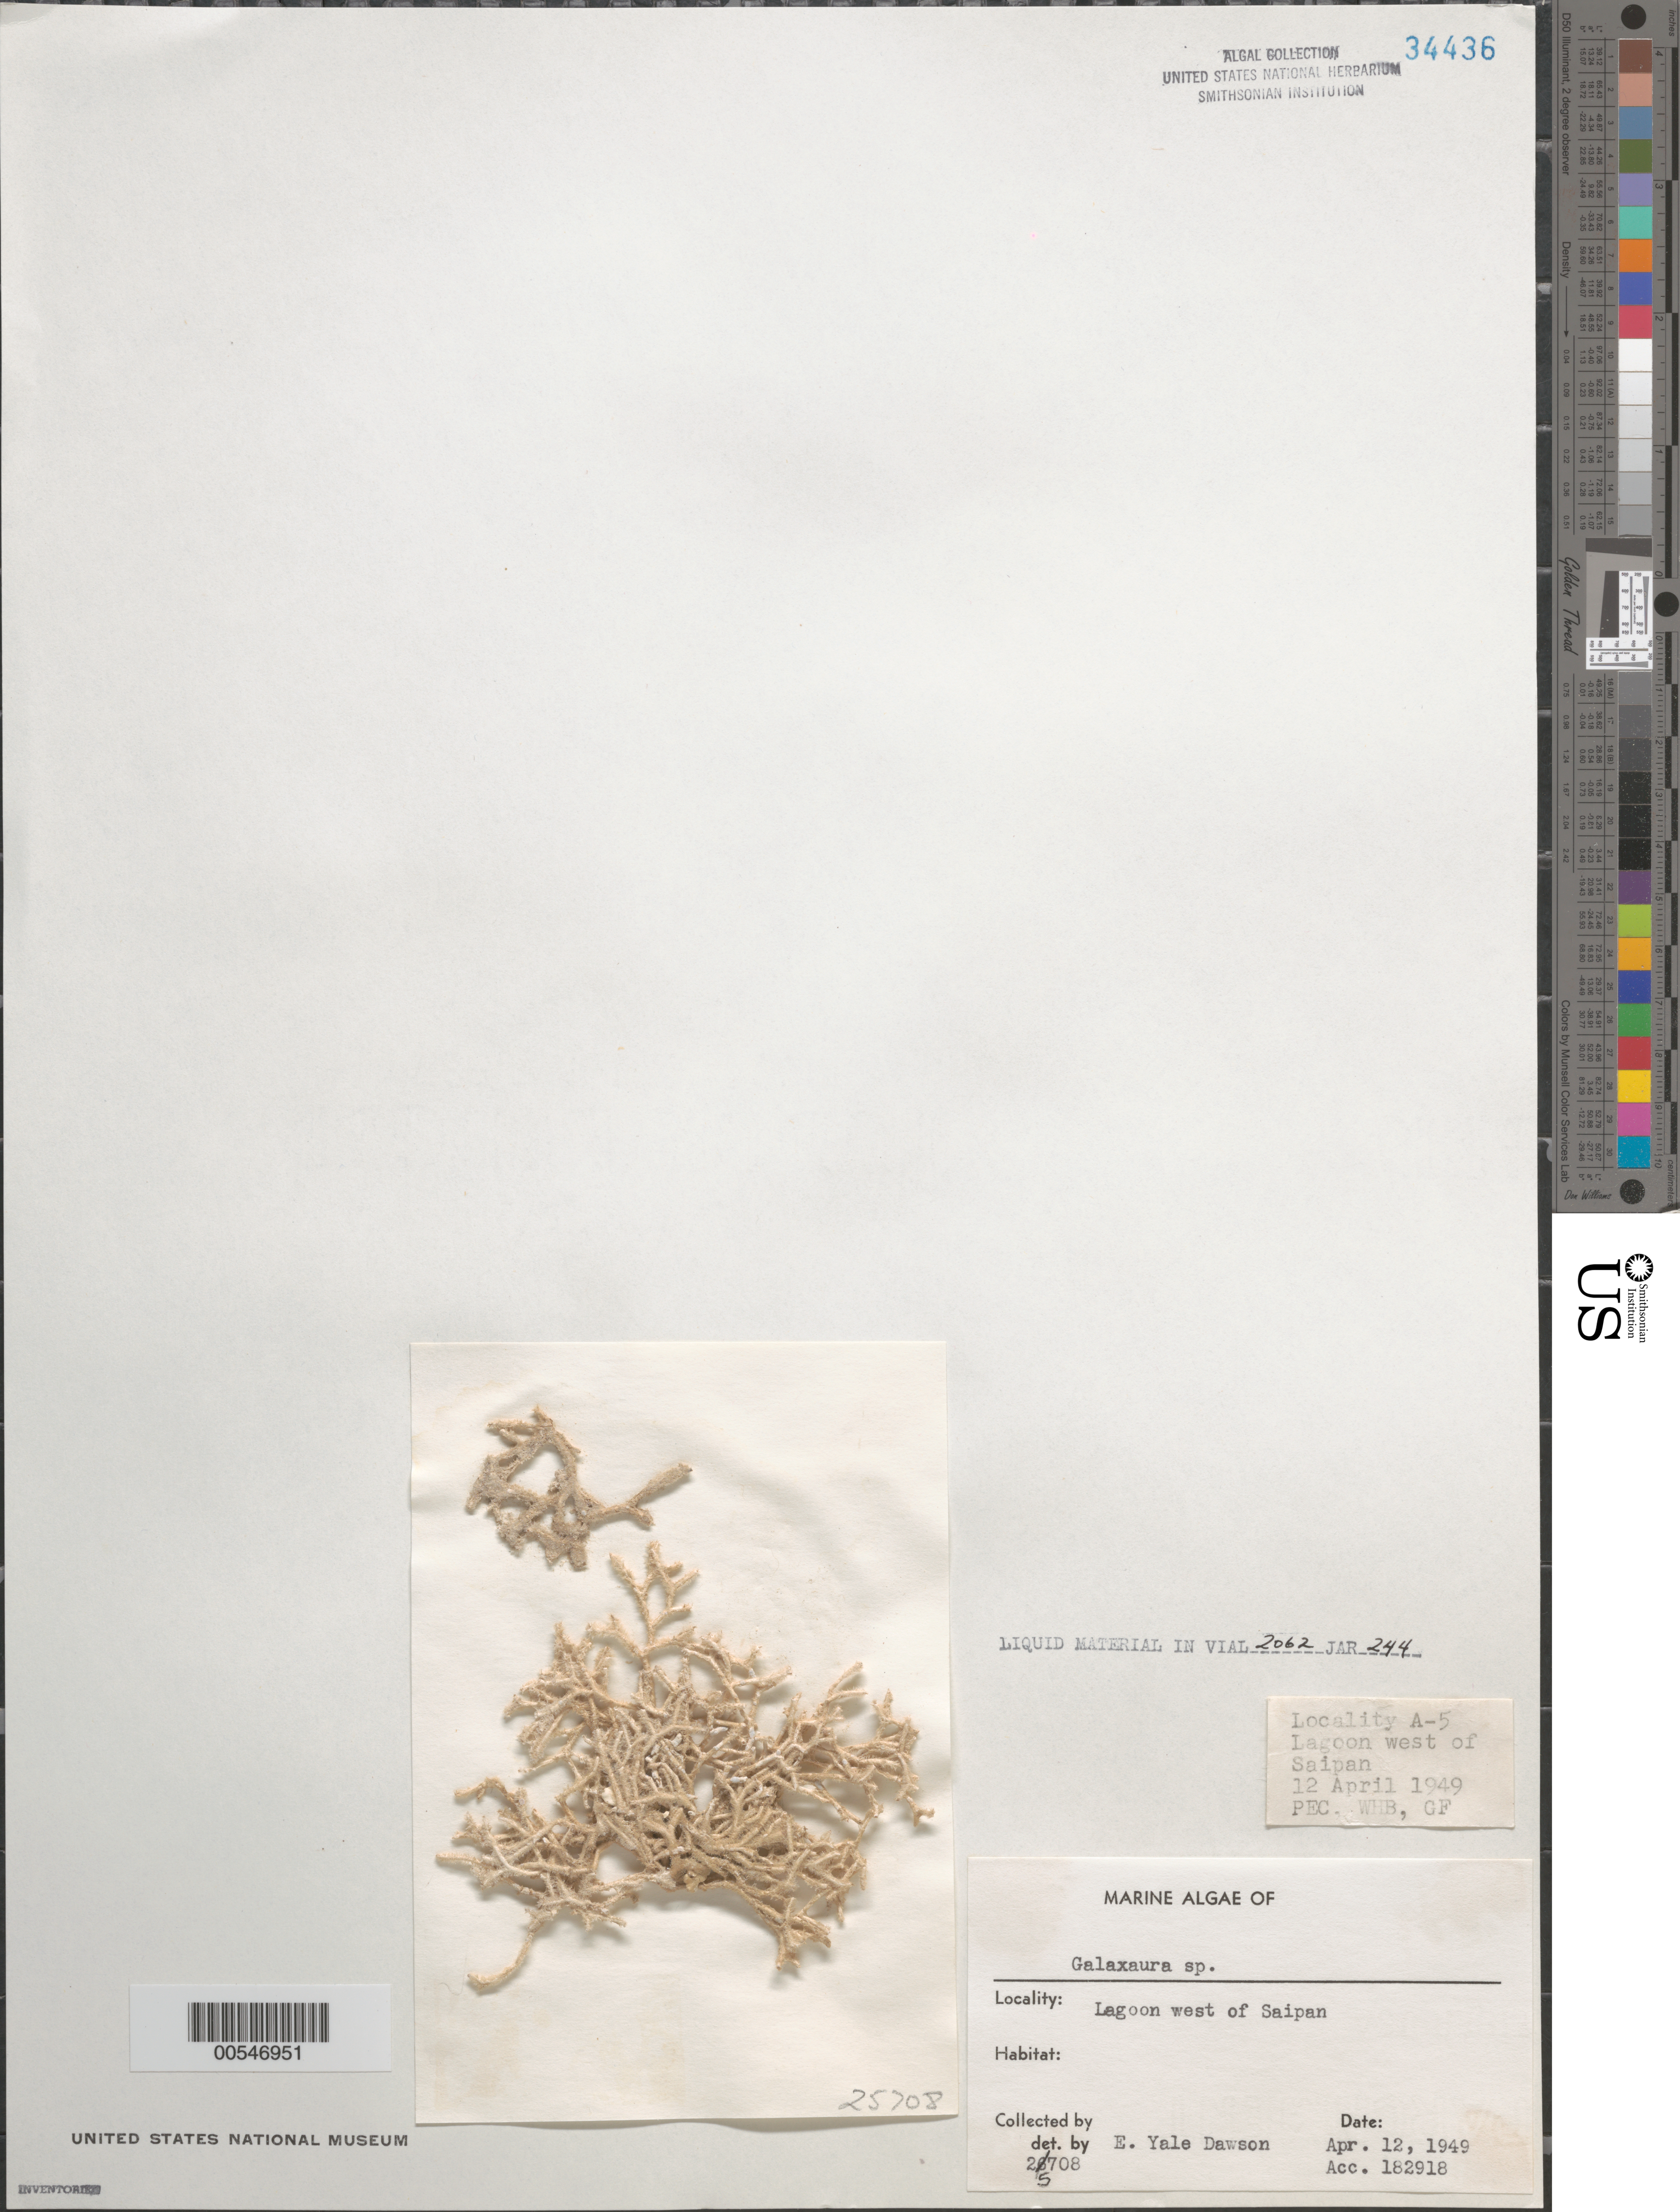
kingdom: Plantae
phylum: Rhodophyta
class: Florideophyceae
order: Nemaliales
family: Galaxauraceae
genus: Galaxaura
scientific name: Galaxaura sp.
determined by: Dawson, E. Y.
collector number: EYD 25708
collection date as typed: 12 Apr 1949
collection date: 1949-04-12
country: Northern Mariana Islands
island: Saipan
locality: Lagoon west of Saipan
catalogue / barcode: US 34436